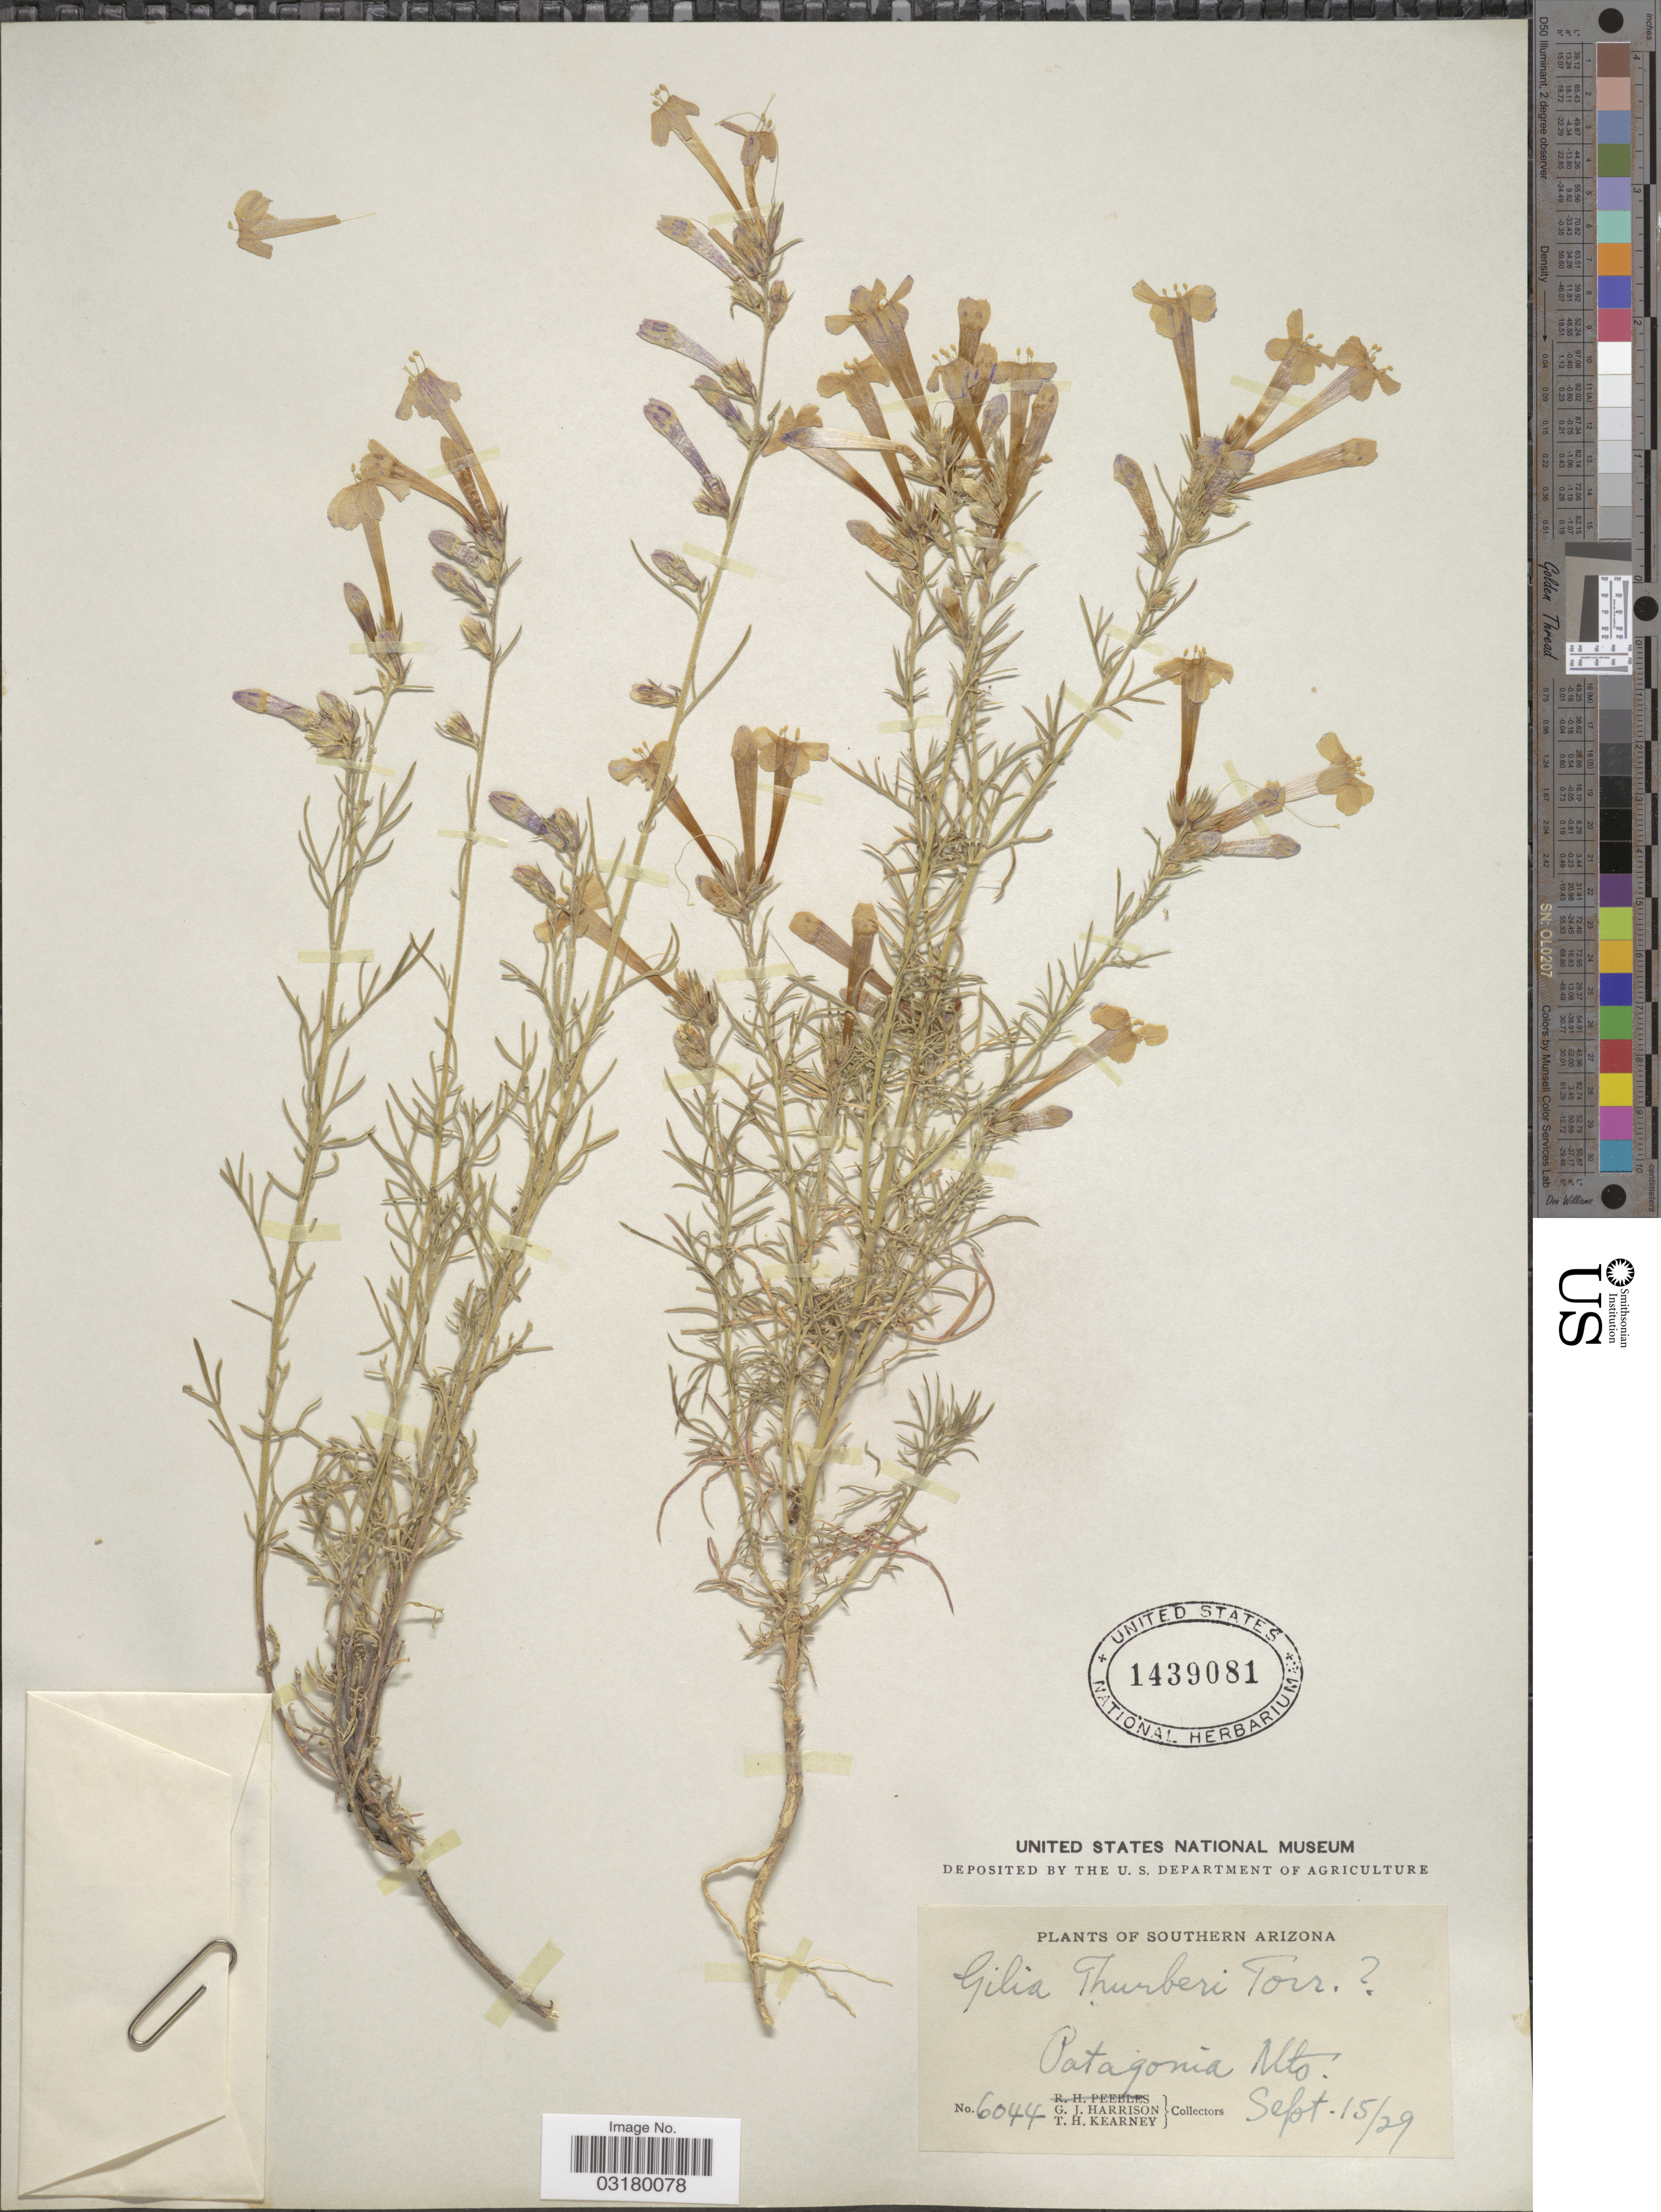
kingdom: Plantae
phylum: Tracheophyta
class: Magnoliopsida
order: Ericales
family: Polemoniaceae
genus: Ipomopsis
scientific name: Ipomopsis thurberi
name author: (A. Gray) V.E. Grant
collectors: G. J. Harrison & T. H. Kearney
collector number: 6044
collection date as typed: Transcribed d/m/y: 15/9/29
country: United States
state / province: Arizona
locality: Southern Arizona. Patagonia Mts.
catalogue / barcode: US 1439081